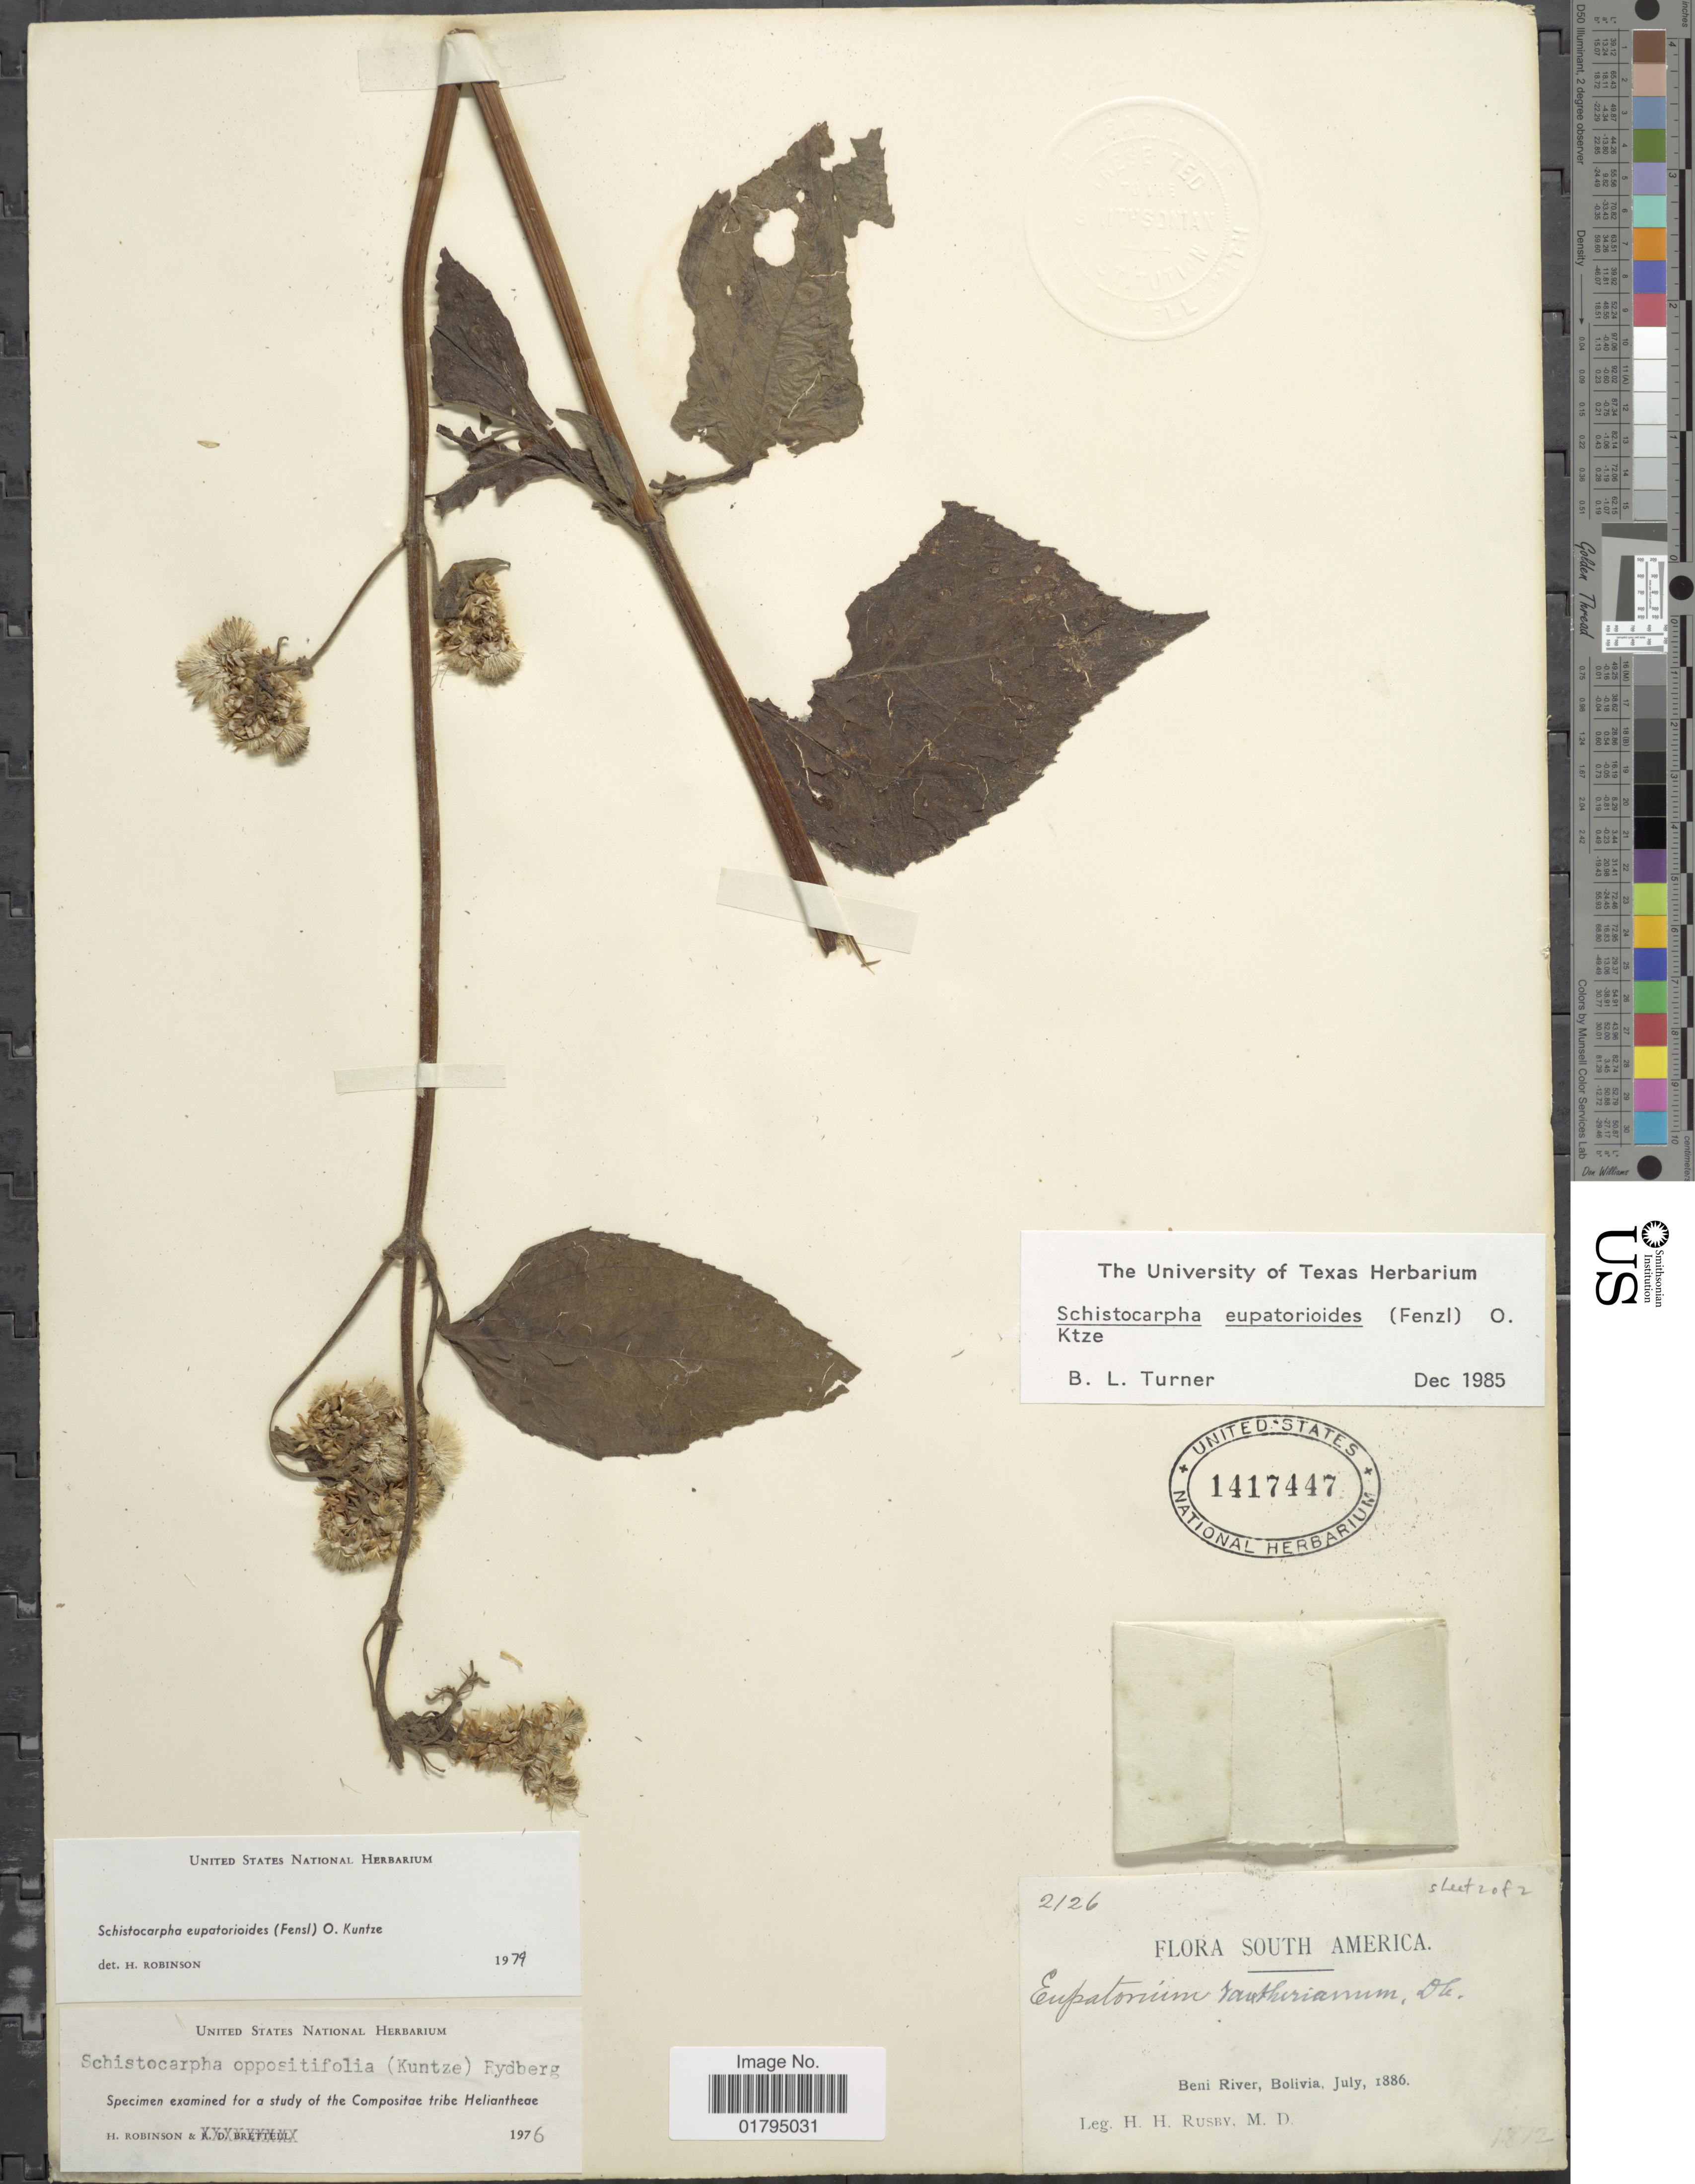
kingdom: Plantae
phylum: Tracheophyta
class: Magnoliopsida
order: Asterales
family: Asteraceae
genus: Schistocarpha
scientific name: Schistocarpha eupatorioides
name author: (Fenzl) Kuntze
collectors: H. H. Rusby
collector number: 2126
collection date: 1886-07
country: Bolivia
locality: Beni River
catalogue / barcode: US 1417447